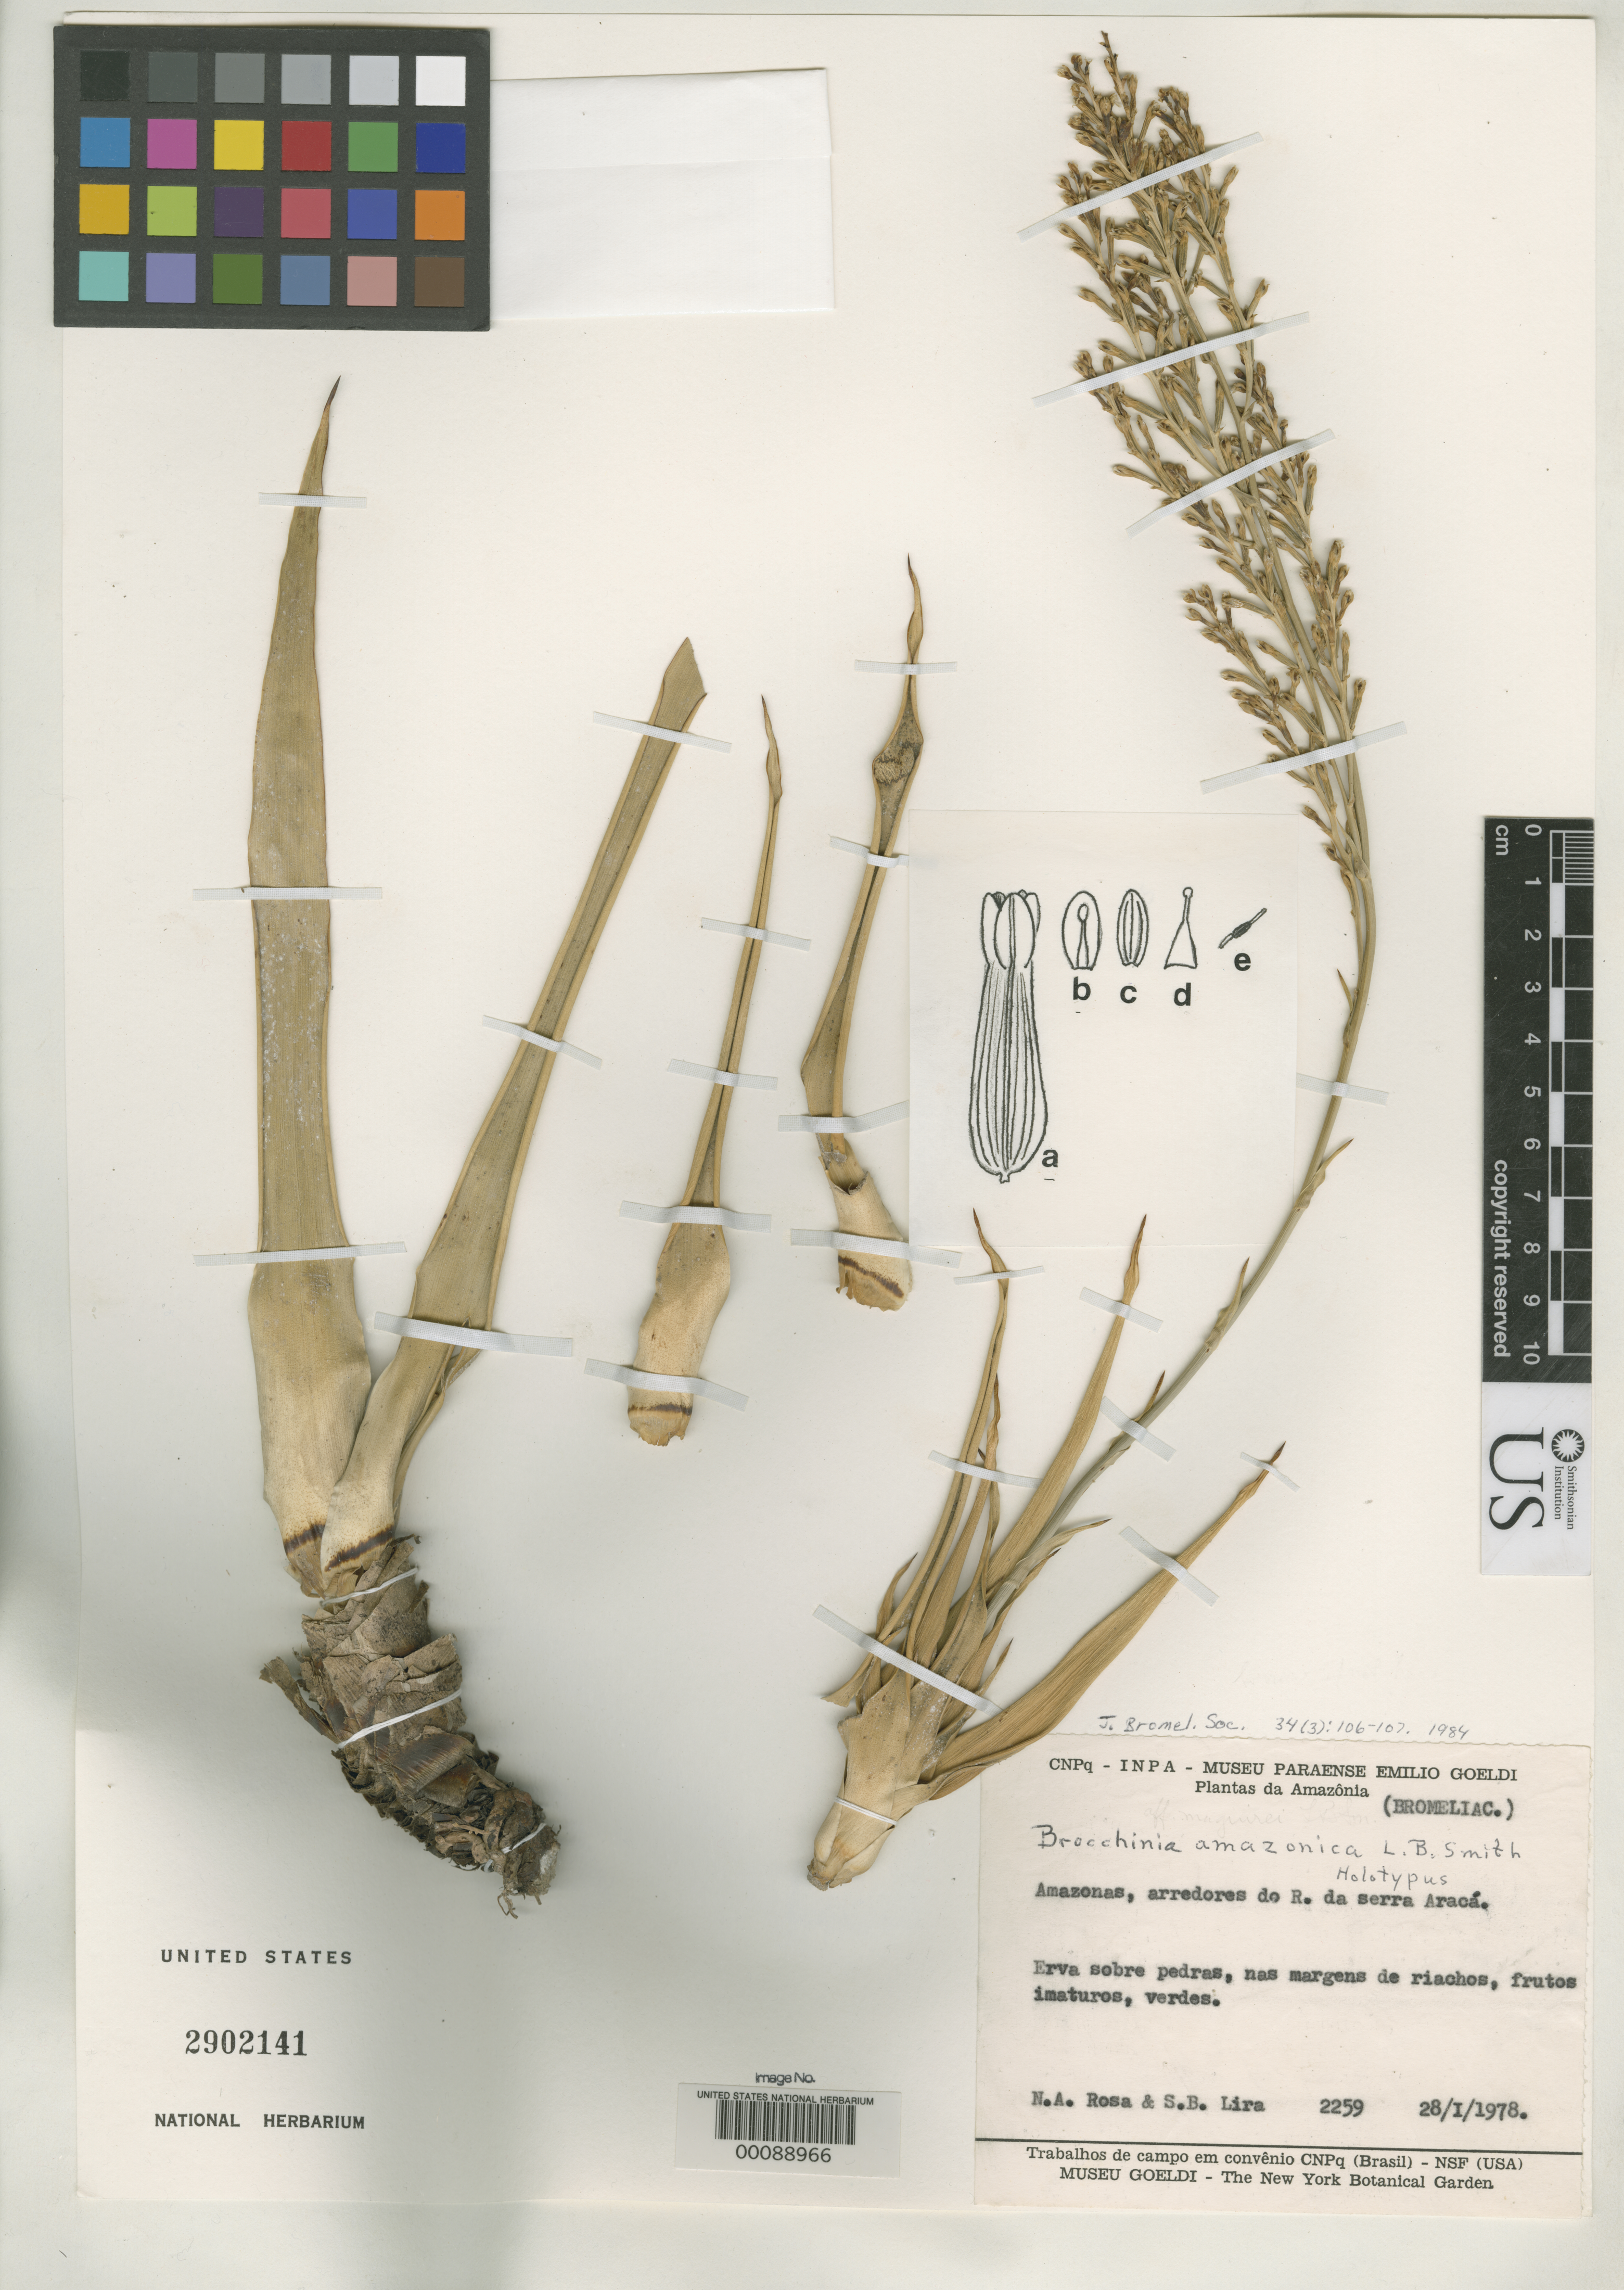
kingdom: Plantae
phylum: Tracheophyta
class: Liliopsida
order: Poales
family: Bromeliaceae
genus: Brocchinia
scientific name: Brocchinia amazonica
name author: L.B. Sm.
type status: Holotype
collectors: N. A. Rosa & S. Lira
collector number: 2259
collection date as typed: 28 Jan 1978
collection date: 1978-01-28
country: Brazil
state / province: Amazonas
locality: Vicinity of the Rio da Serra Araca.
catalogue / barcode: US 2902141